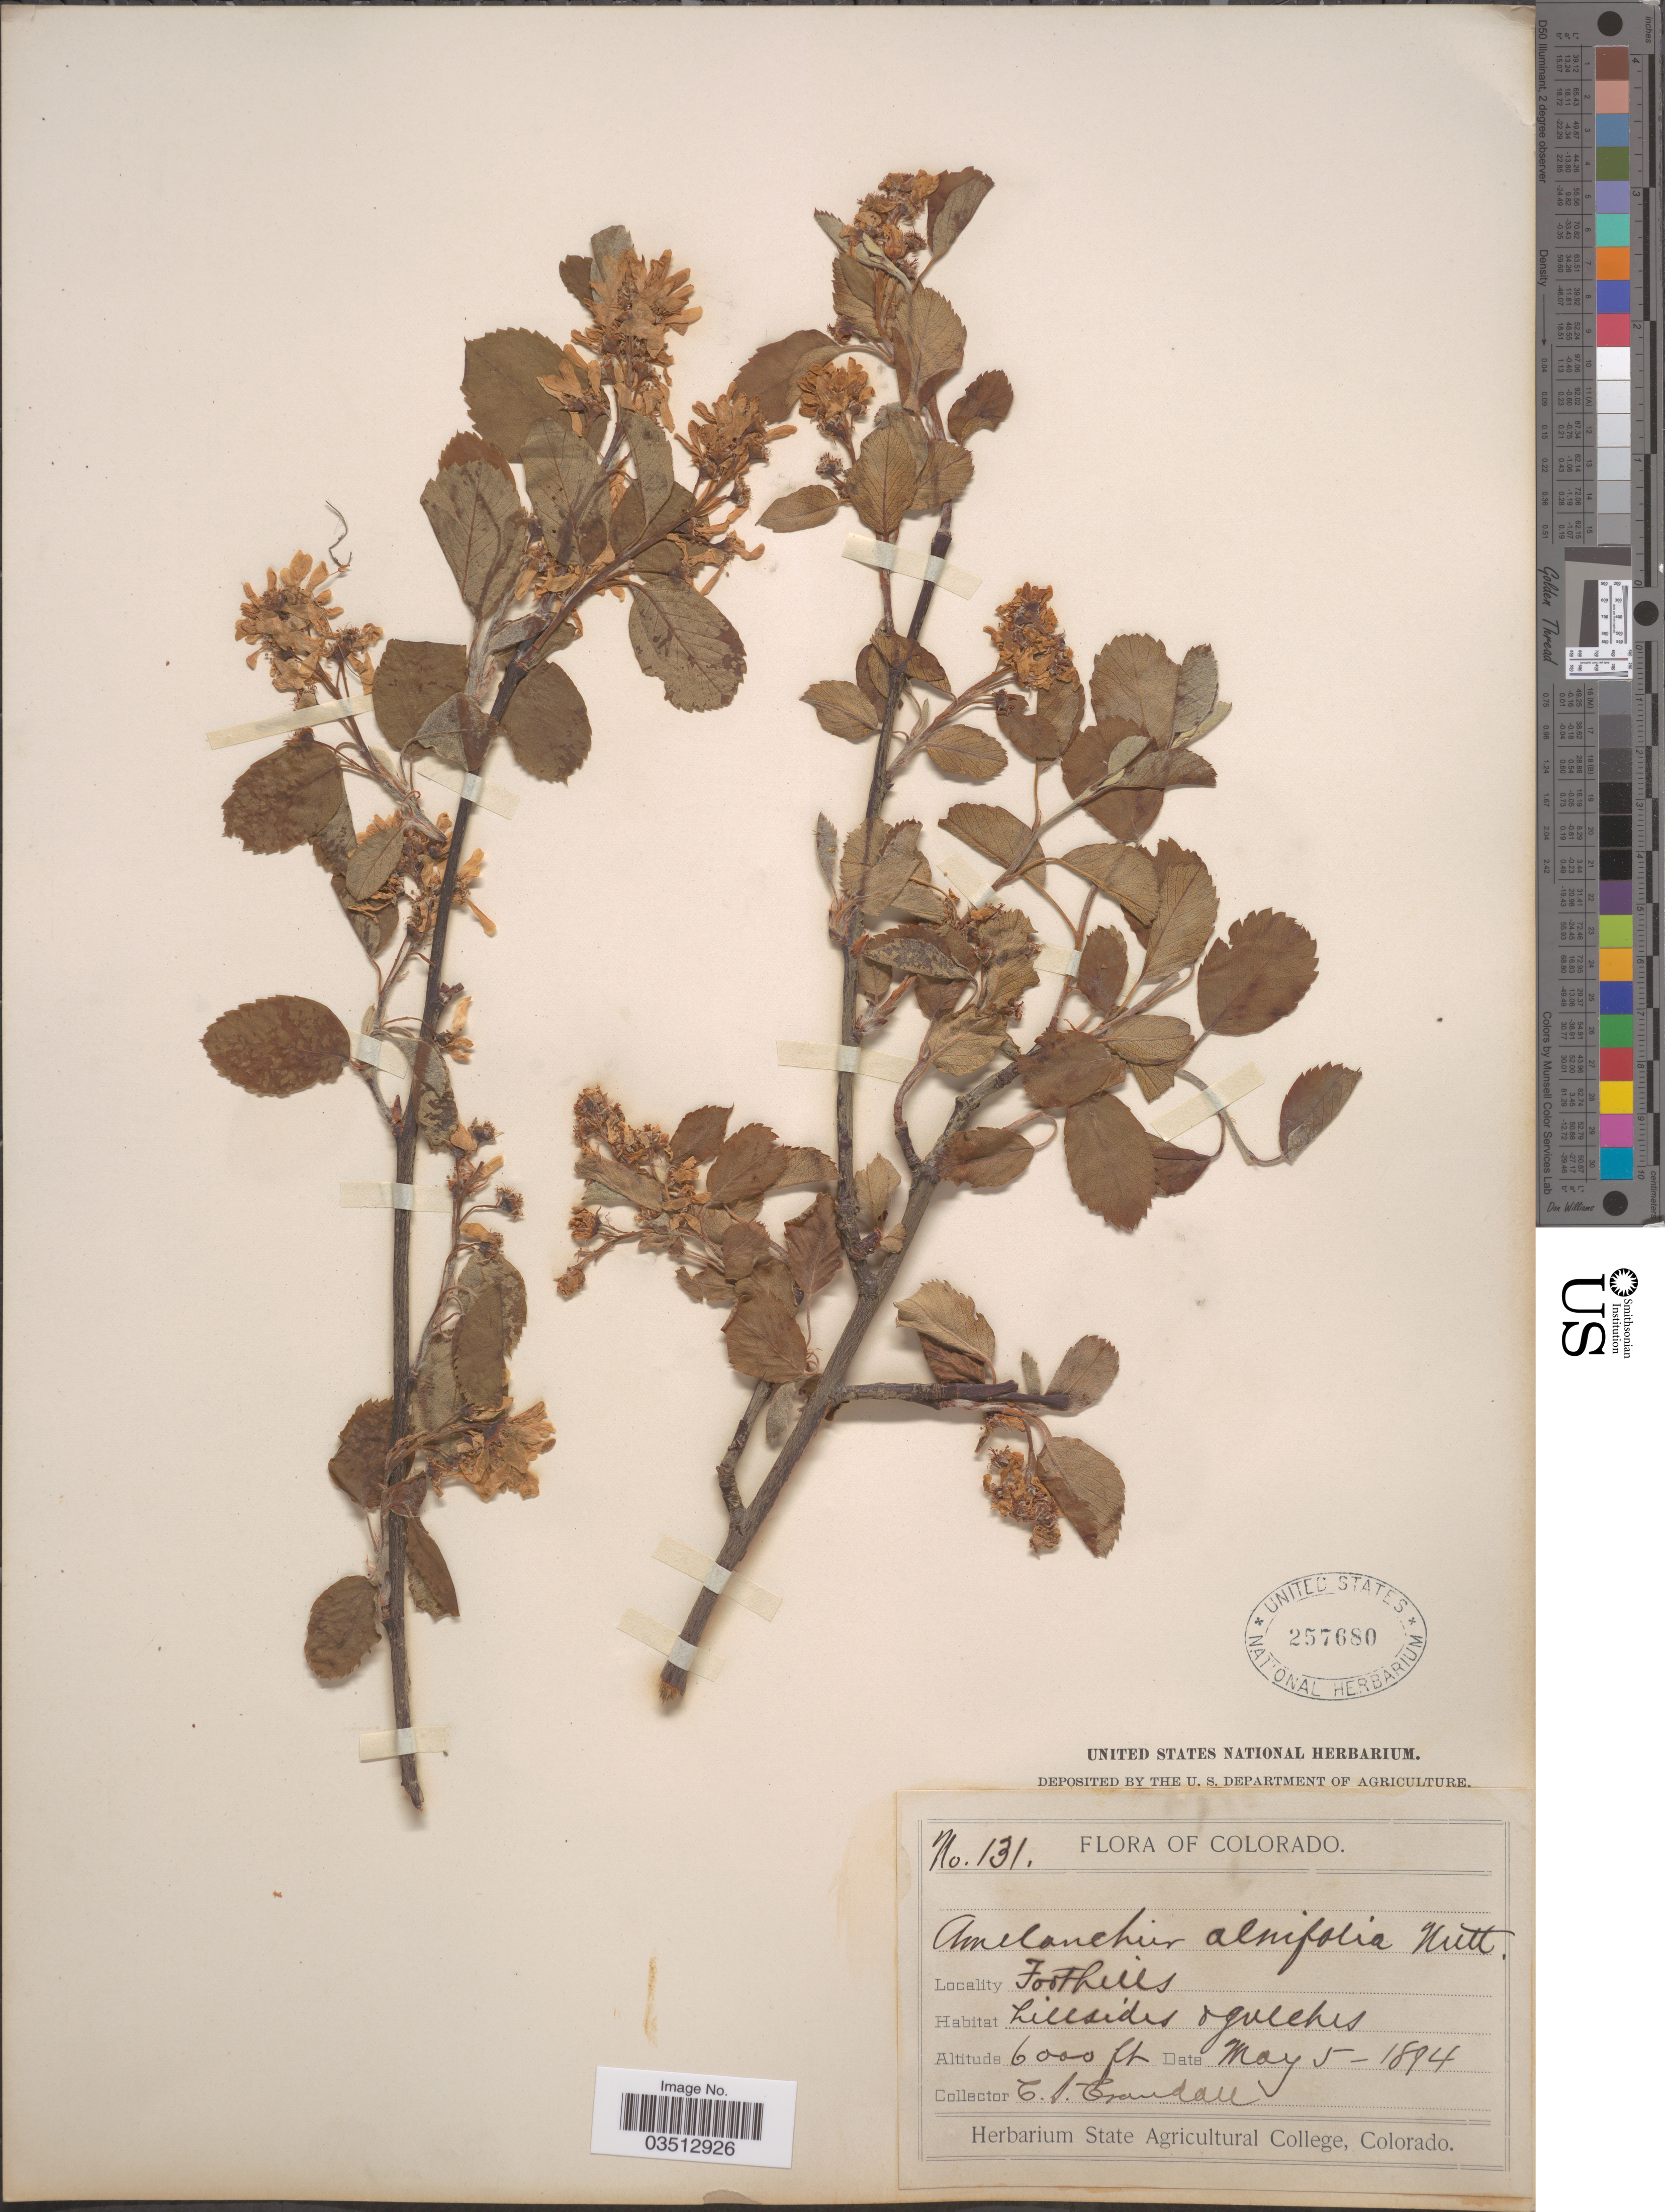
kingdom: Plantae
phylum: Tracheophyta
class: Magnoliopsida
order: Rosales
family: Rosaceae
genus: Amelanchier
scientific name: Amelanchier sp.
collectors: C. Crandall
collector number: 131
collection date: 1894-05-05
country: United States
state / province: Colorado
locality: Foothills.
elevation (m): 1829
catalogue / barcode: US 257680